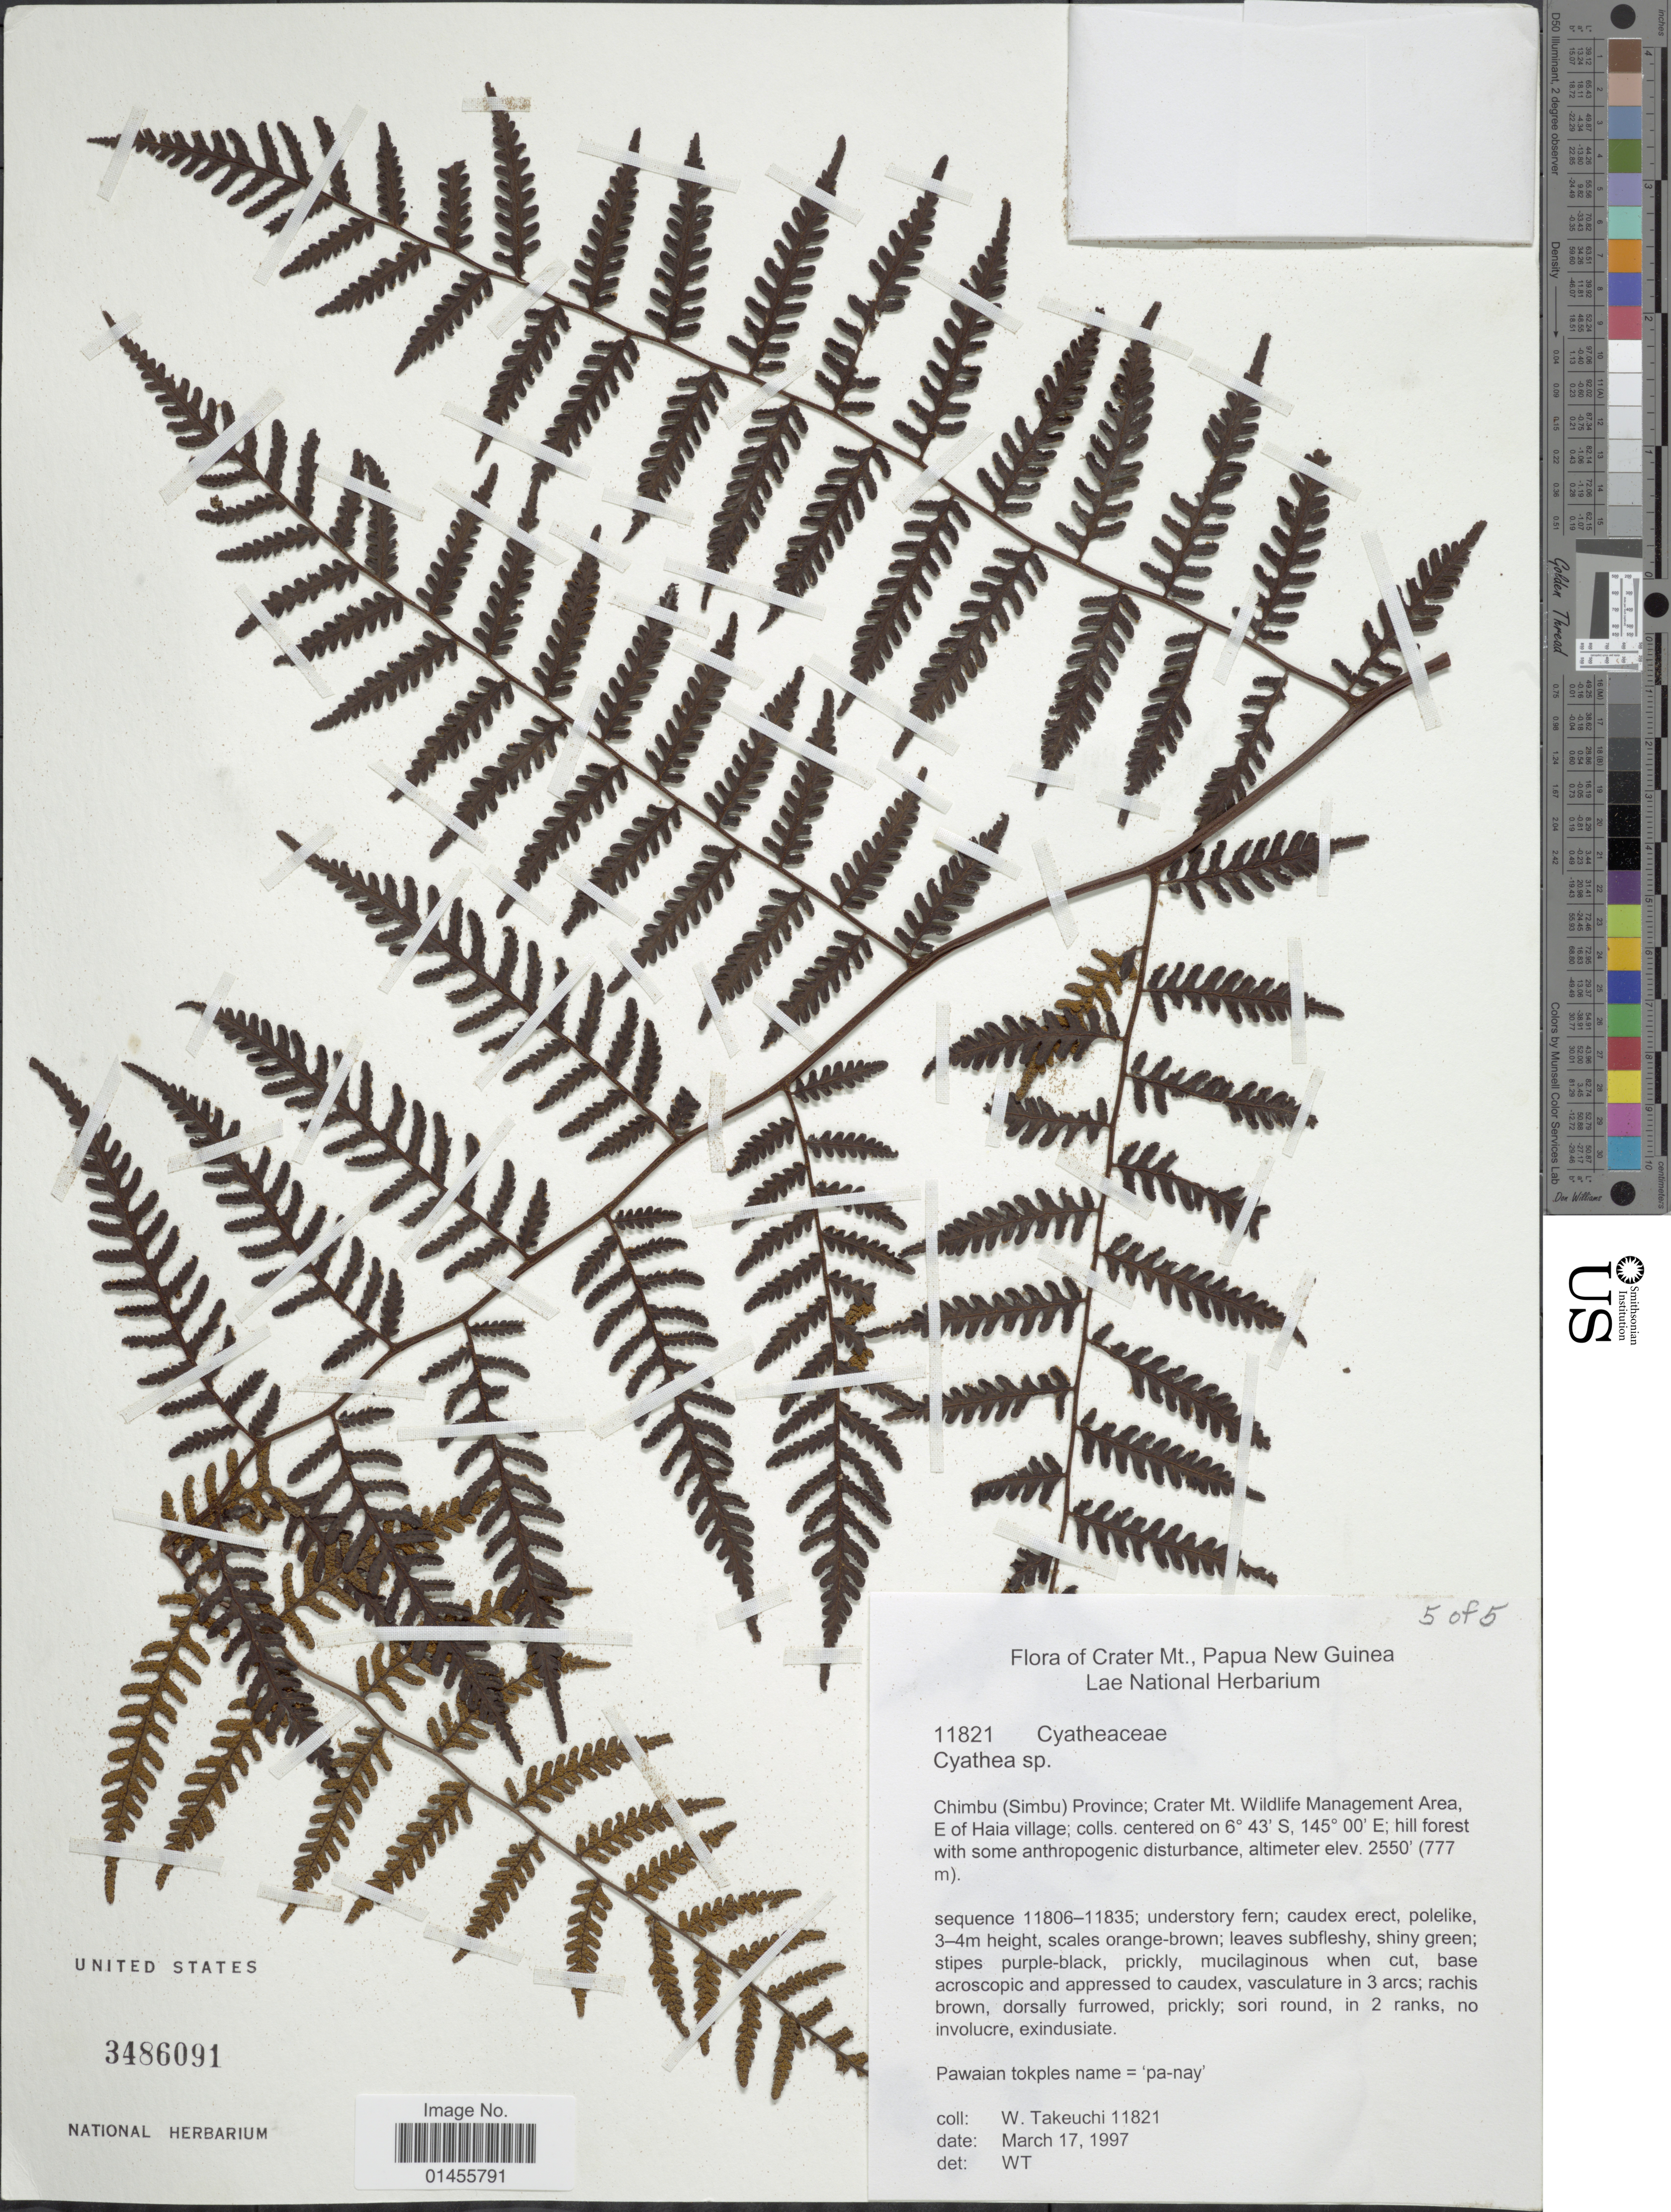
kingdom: Plantae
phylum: Tracheophyta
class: Polypodiopsida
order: Cyatheales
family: Cyatheaceae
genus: Alsophila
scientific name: Alsophila sp.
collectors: W. Takeuchi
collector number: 11821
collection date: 1997-03-17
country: Papua New Guinea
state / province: Chimbu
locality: Chimbu (Simbu) Province; crater Mt. Wildlife Management Area, E. of Haia village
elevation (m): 777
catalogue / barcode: US 3486091